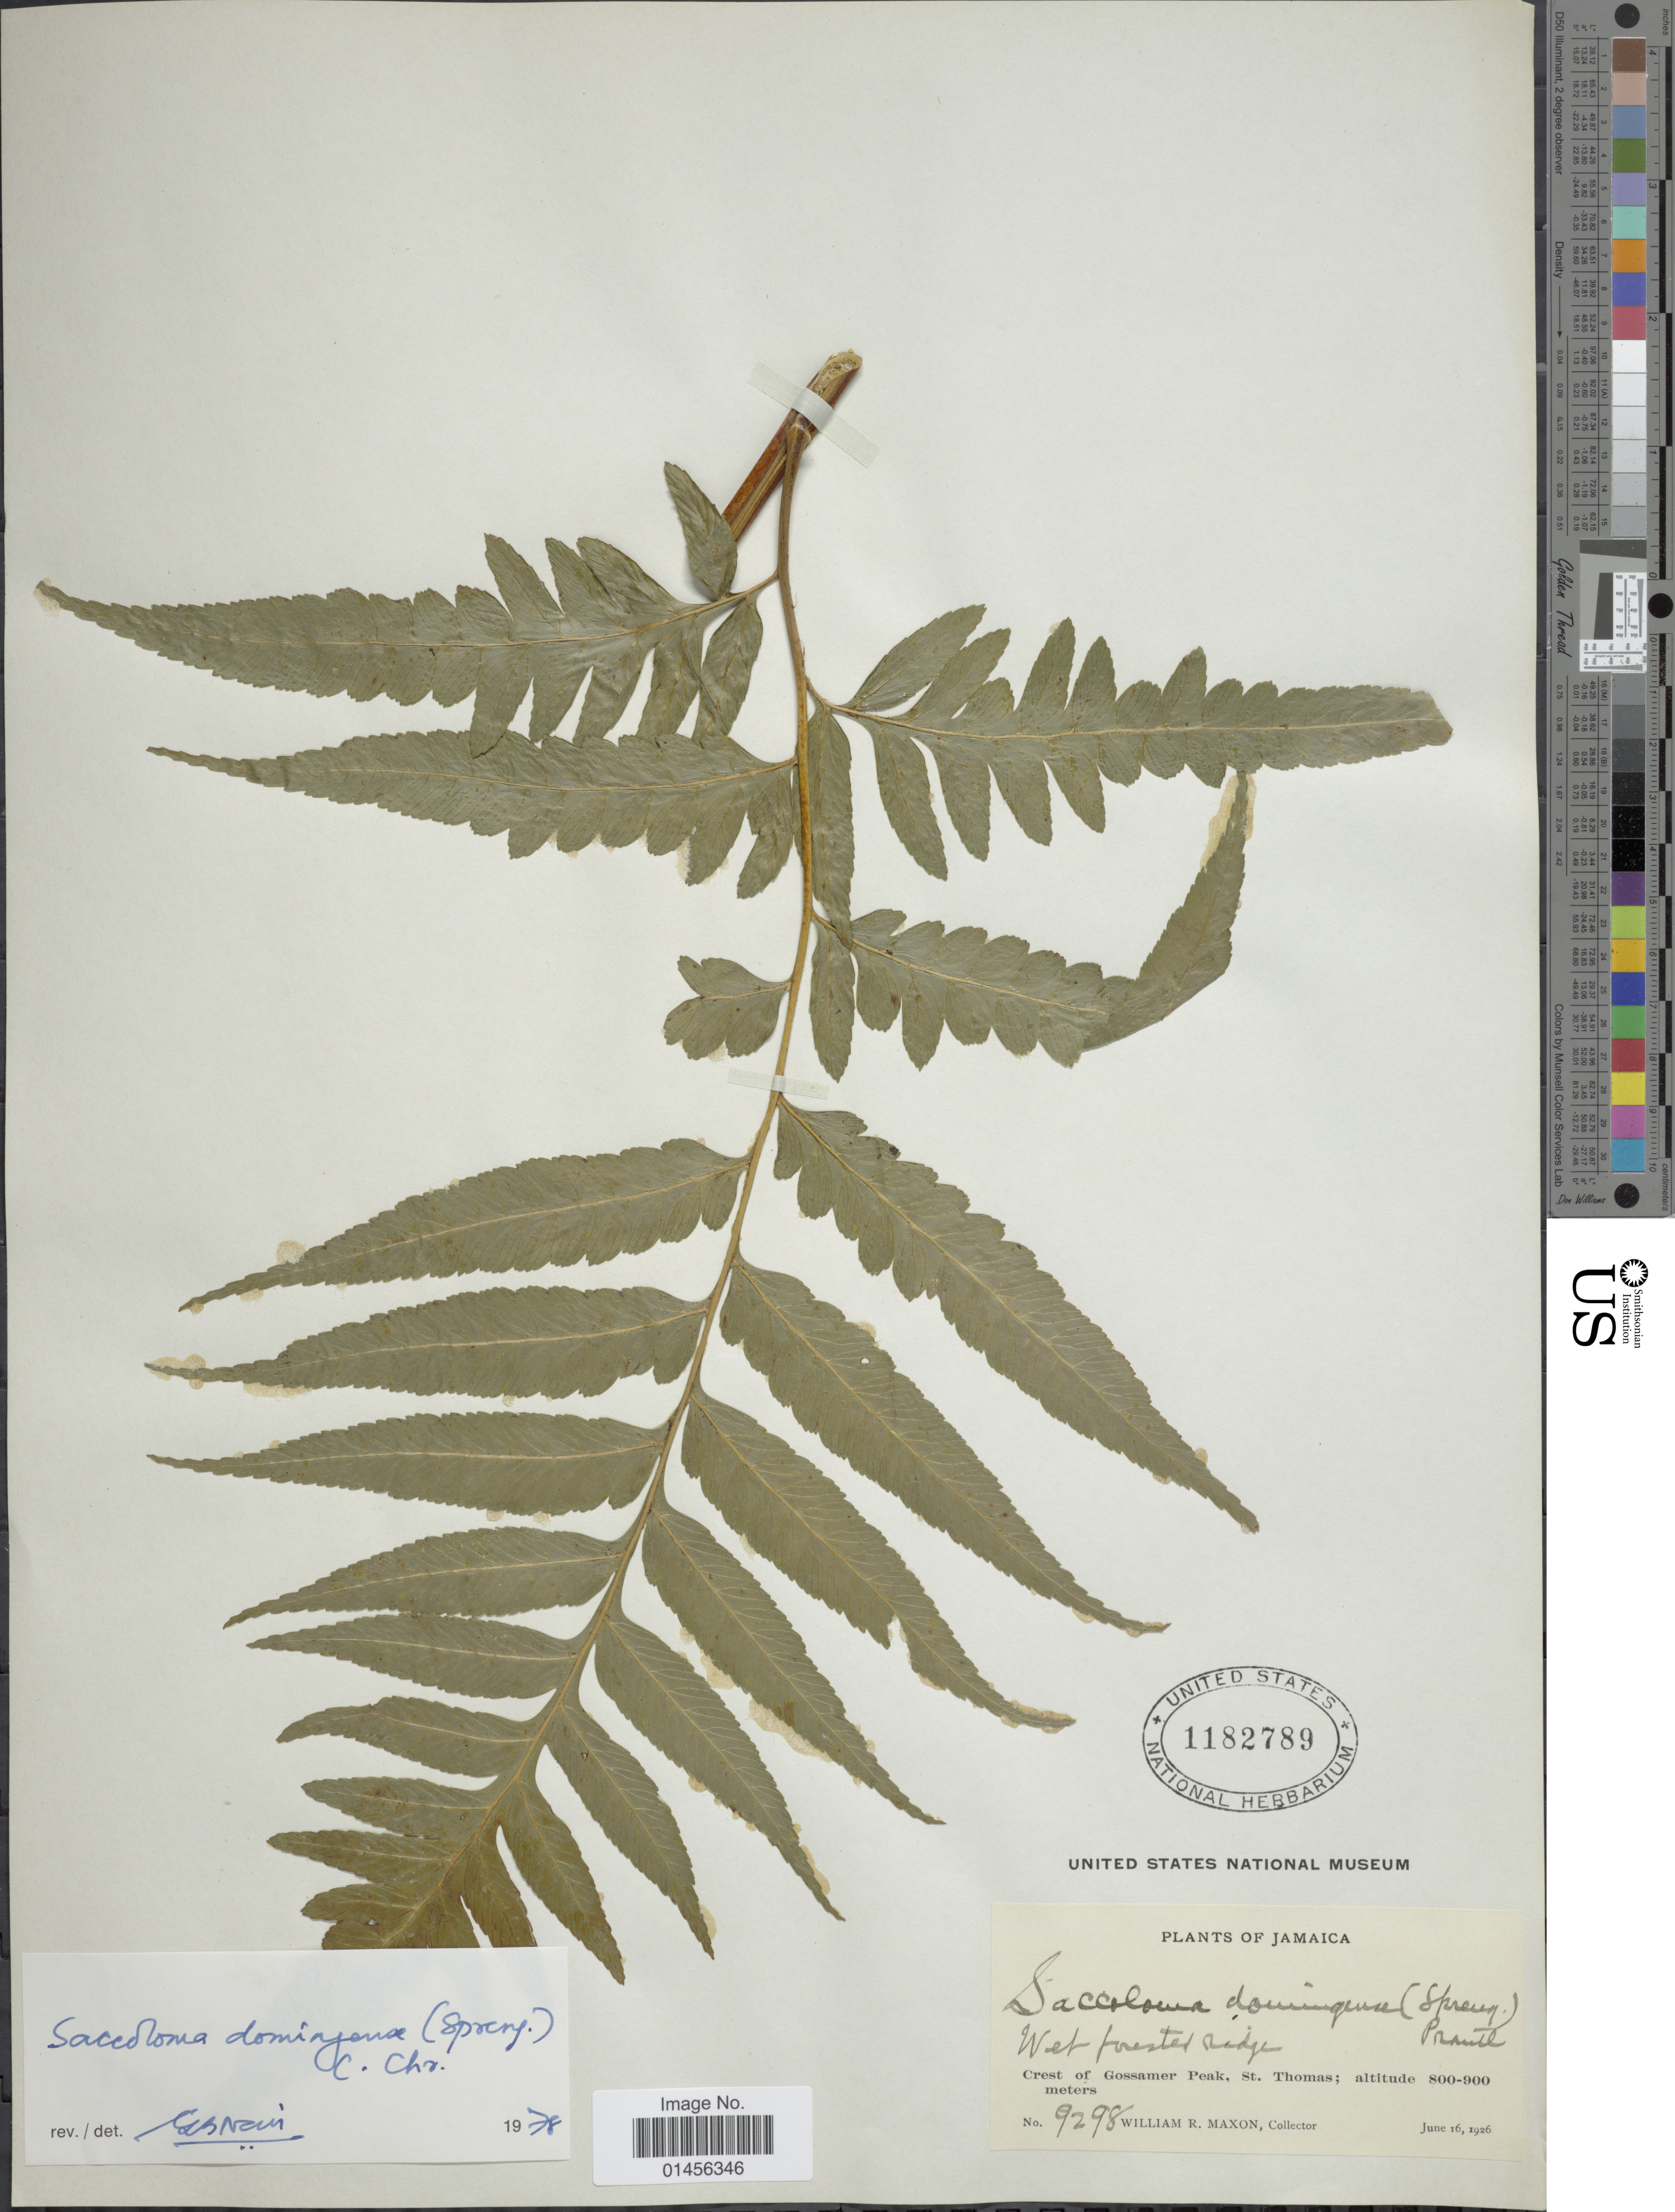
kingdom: Plantae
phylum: Tracheophyta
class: Polypodiopsida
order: Polypodiales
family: Saccolomataceae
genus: Saccoloma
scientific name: Saccoloma domingense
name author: (Spreng.) C. Chr.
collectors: W. R. Maxon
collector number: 9298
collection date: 1926-06-16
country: Jamaica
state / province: Saint Thomas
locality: Crest of Gossamer Peak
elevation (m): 800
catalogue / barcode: US 1182789